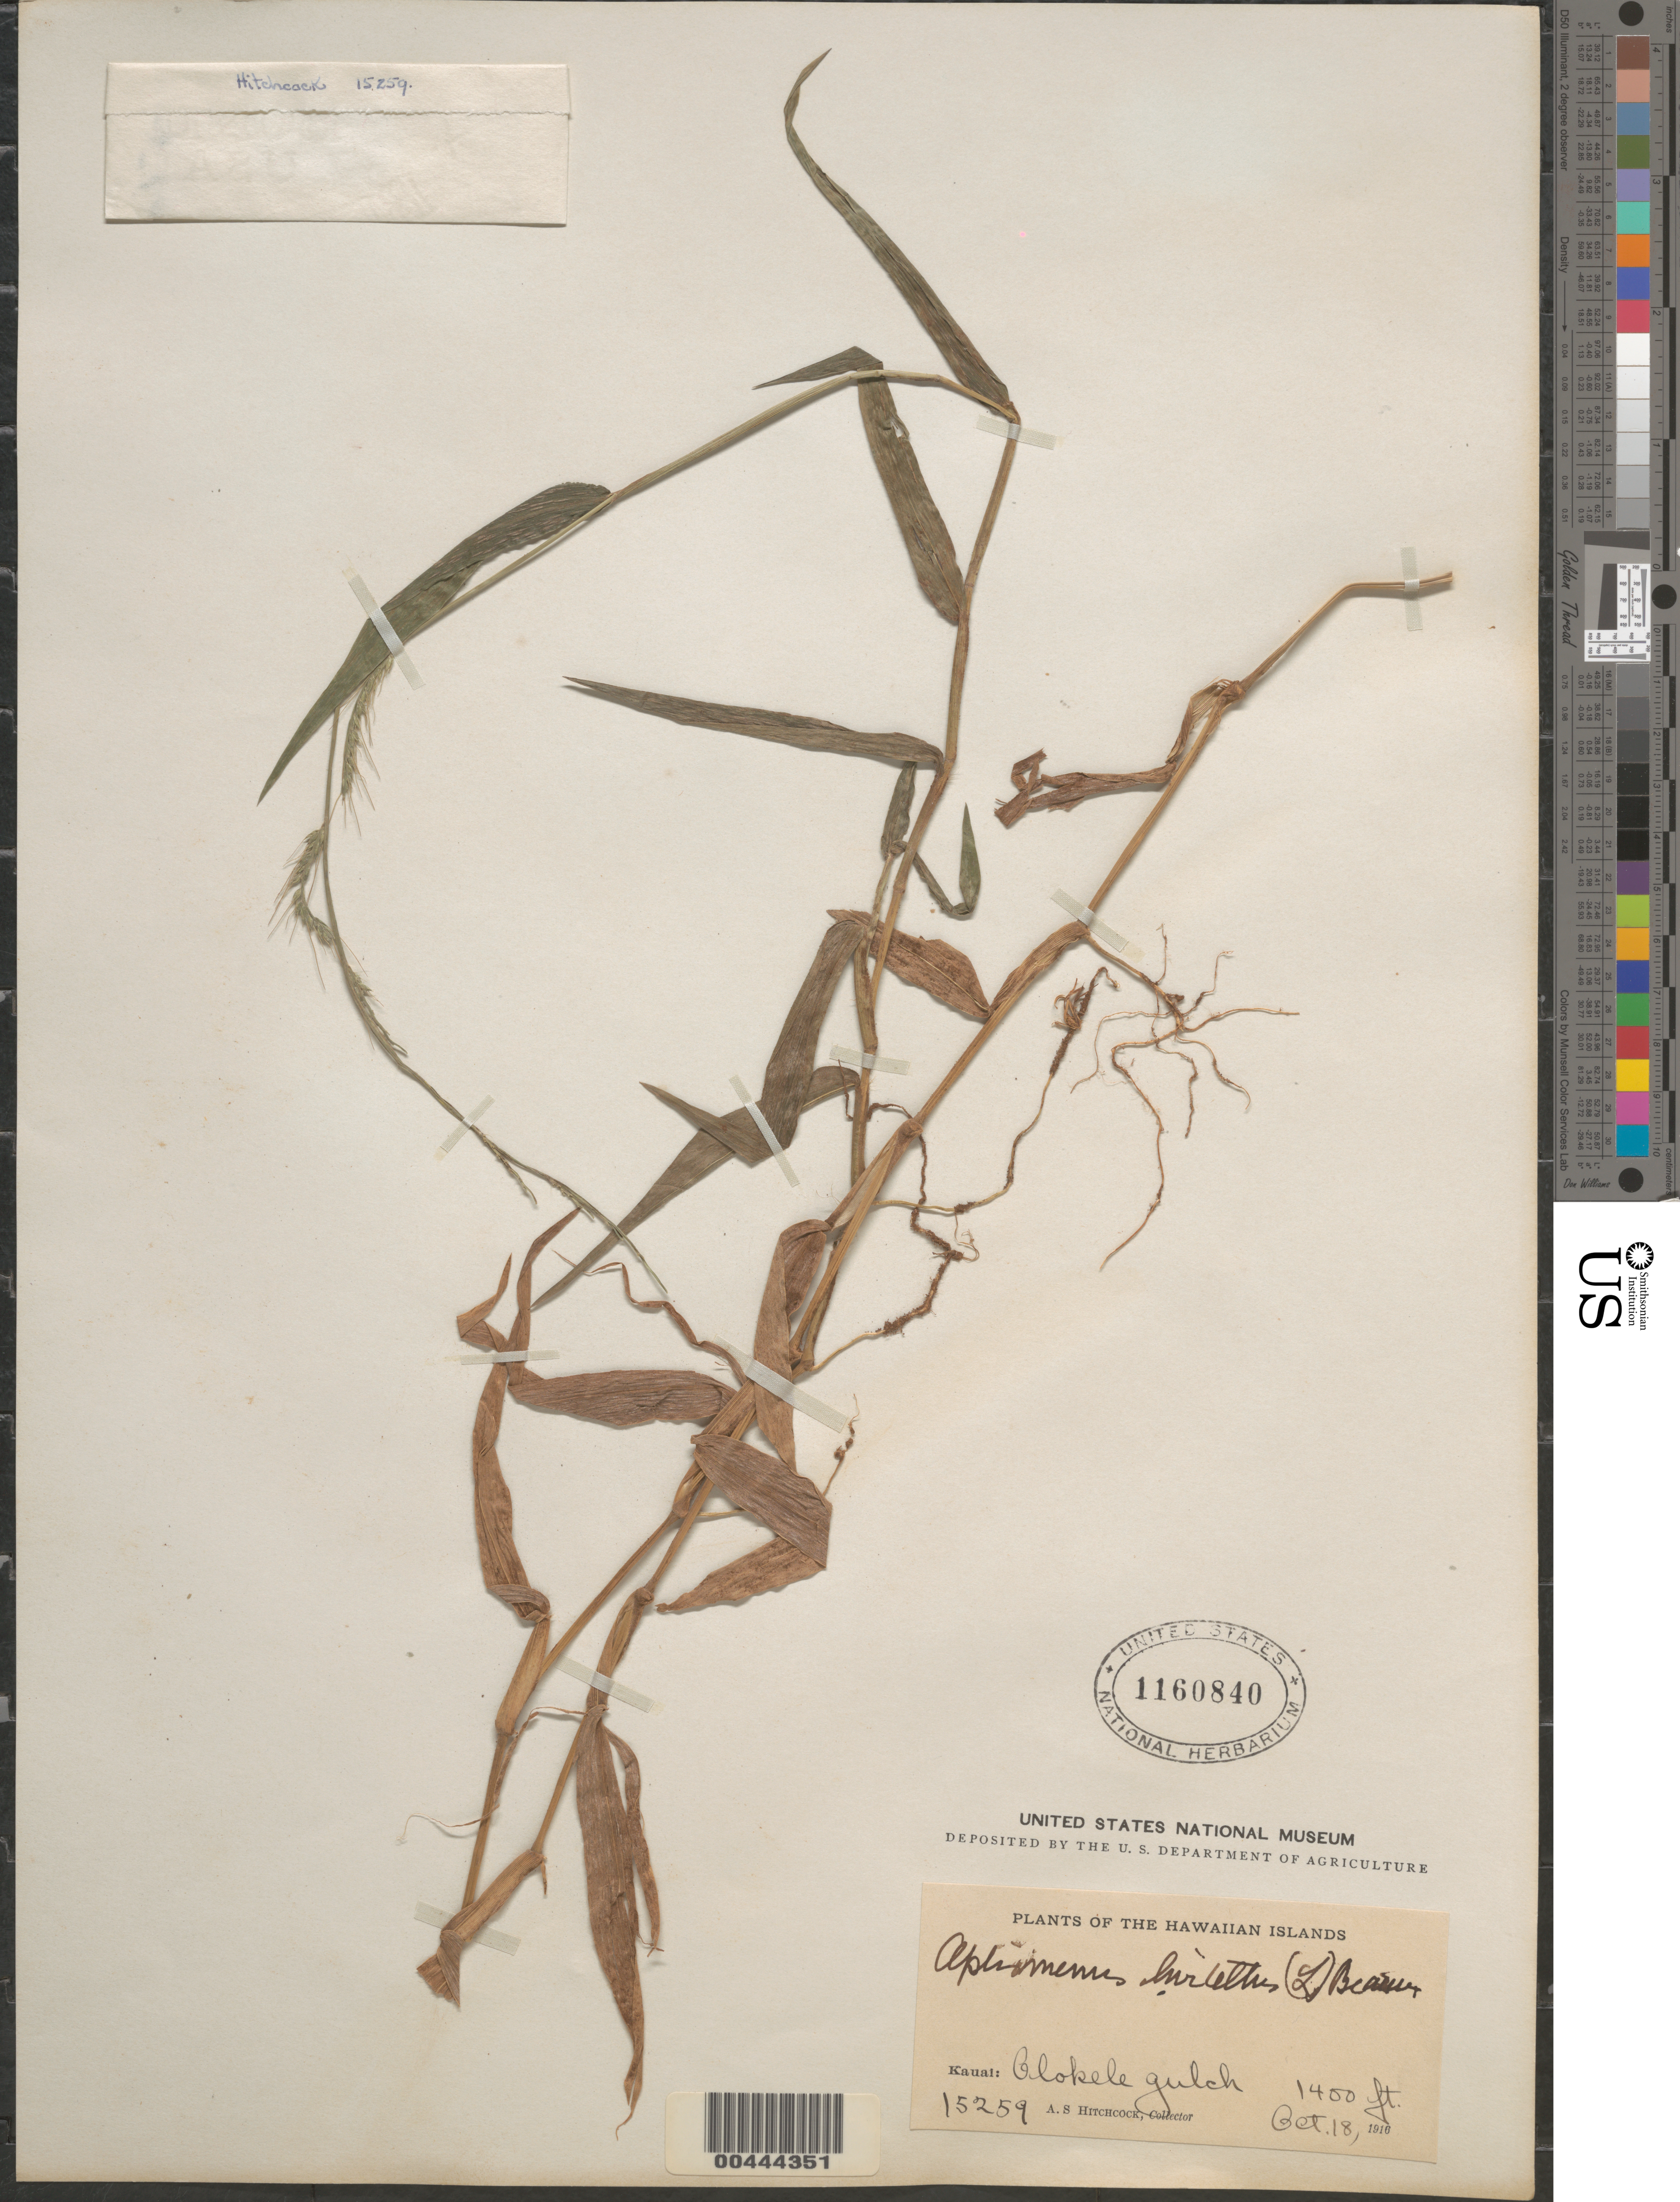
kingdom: Plantae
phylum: Tracheophyta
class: Liliopsida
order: Poales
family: Poaceae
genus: Oplismenus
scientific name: Oplismenus hirtellus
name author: (L.) P. Beauv.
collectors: A. S. Hitchcock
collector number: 15259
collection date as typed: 18 Oct 1916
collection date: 1916-10-18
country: United States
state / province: Hawaii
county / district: Kauai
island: Kaua'i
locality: Olokele gulch.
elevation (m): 427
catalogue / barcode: US 1160840